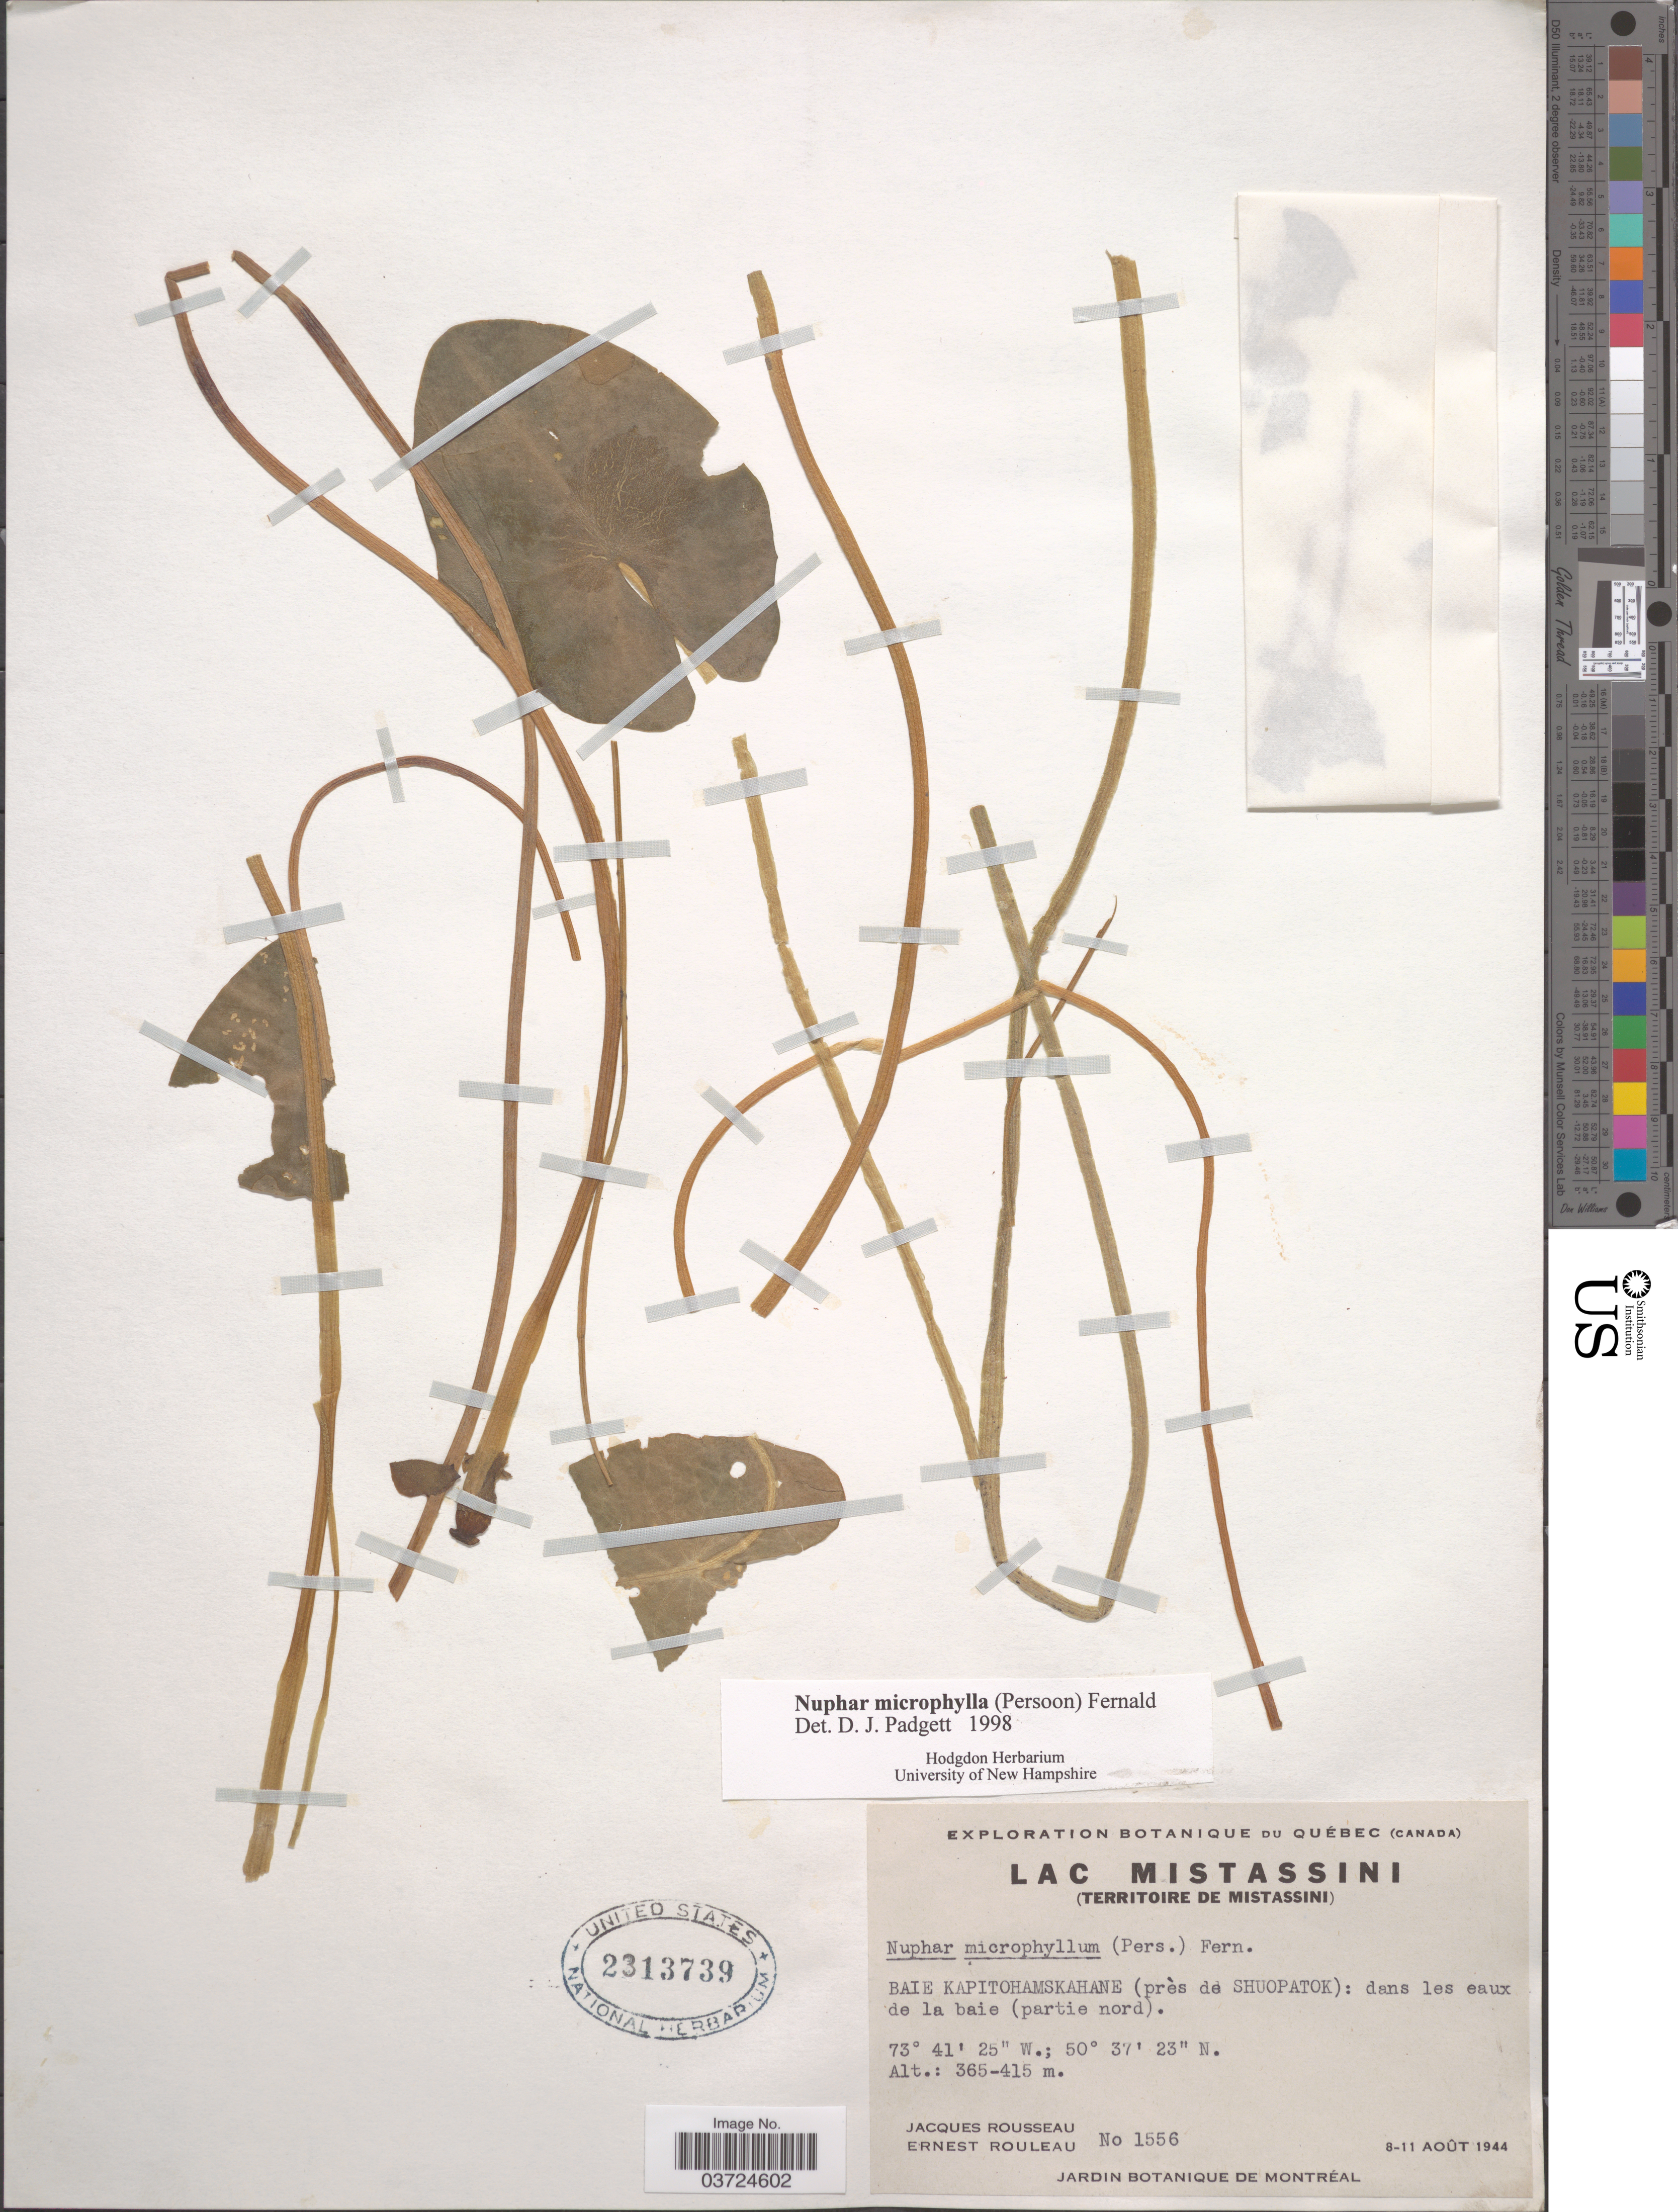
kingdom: Plantae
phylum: Tracheophyta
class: Magnoliopsida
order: Nymphaeales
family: Nymphaeaceae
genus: Nuphar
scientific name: Nuphar microphylla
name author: (Pers.) Fernald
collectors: J. Rousseau & E. Rouleau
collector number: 1556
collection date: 1944-08-08/1944-08-11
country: Canada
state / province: Quebec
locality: Lac Mistassini. (Territoire de Mistassini). Baie Kapitohamskahane (près de Shuopatok): dans les eaux de la baie (partie nord).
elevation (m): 365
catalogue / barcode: US 2313739